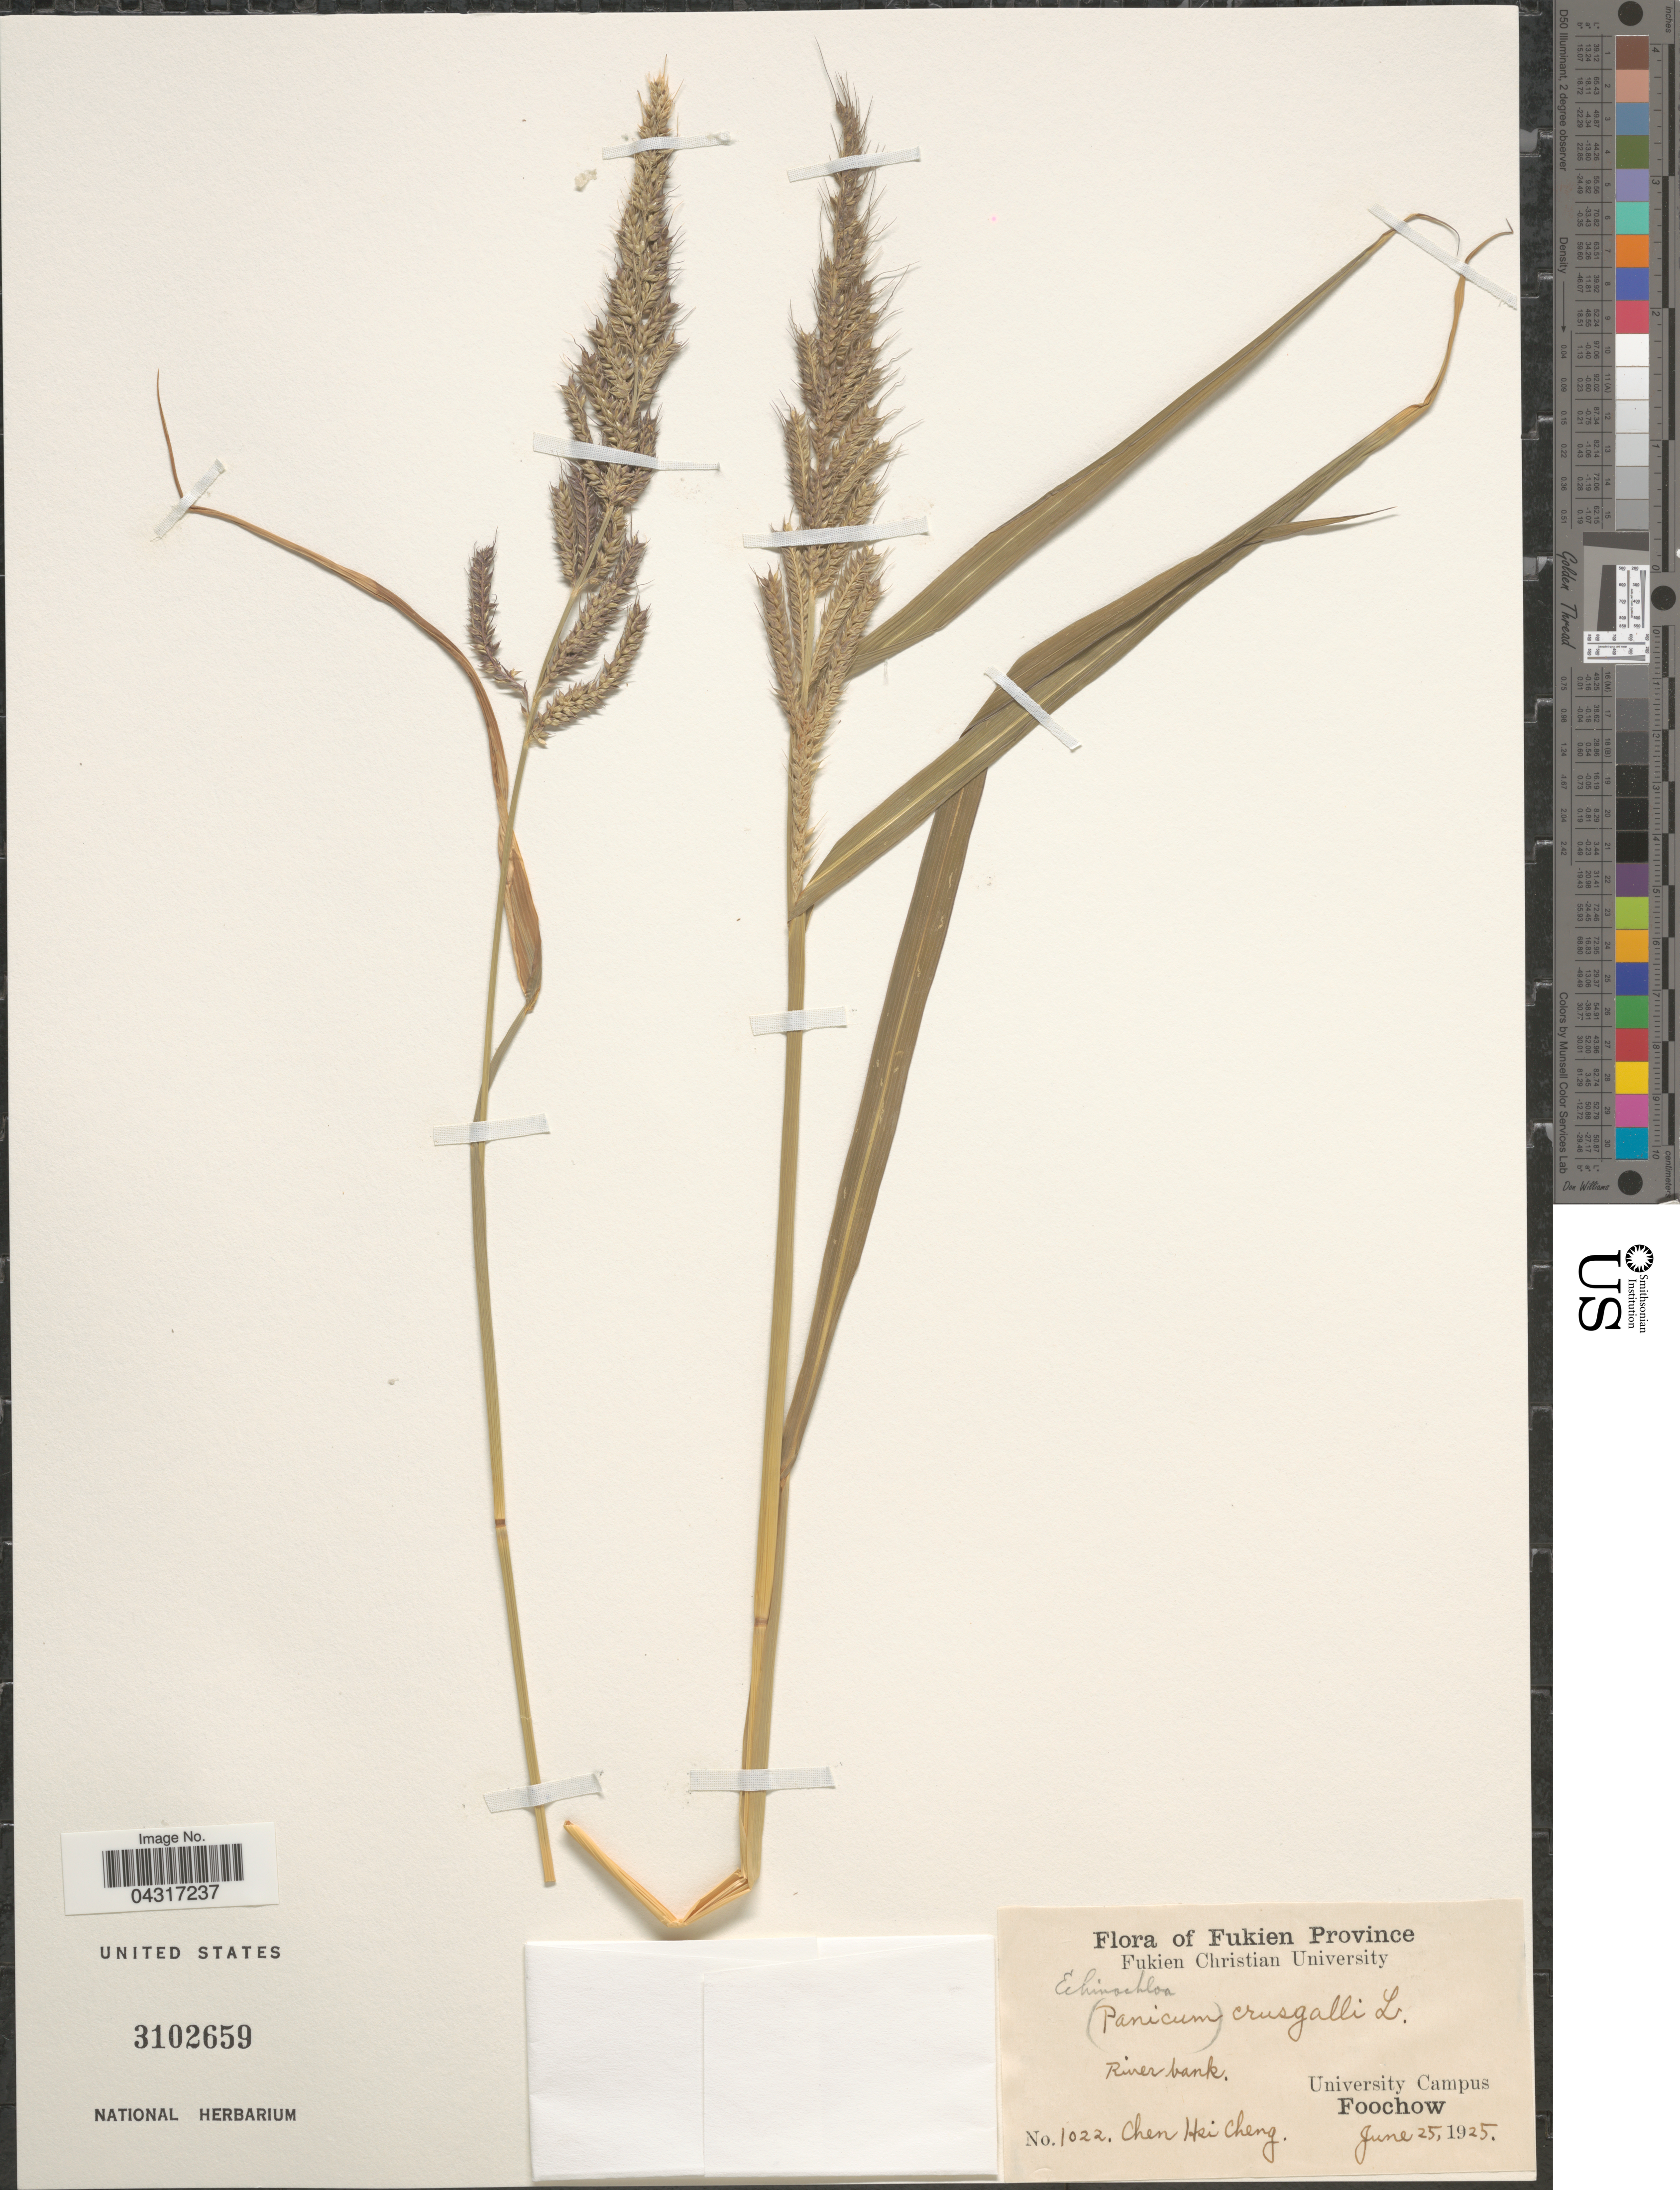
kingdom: Plantae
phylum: Tracheophyta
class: Liliopsida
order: Poales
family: Poaceae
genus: Echinochloa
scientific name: Echinochloa crus-galli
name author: (L.) P. Beauv.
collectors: Chen Hsi Cheng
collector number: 1022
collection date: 1925-06-25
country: China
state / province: Fujian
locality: Fukien Province. River bank. University Campus. Foochow.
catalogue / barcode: US 3102659